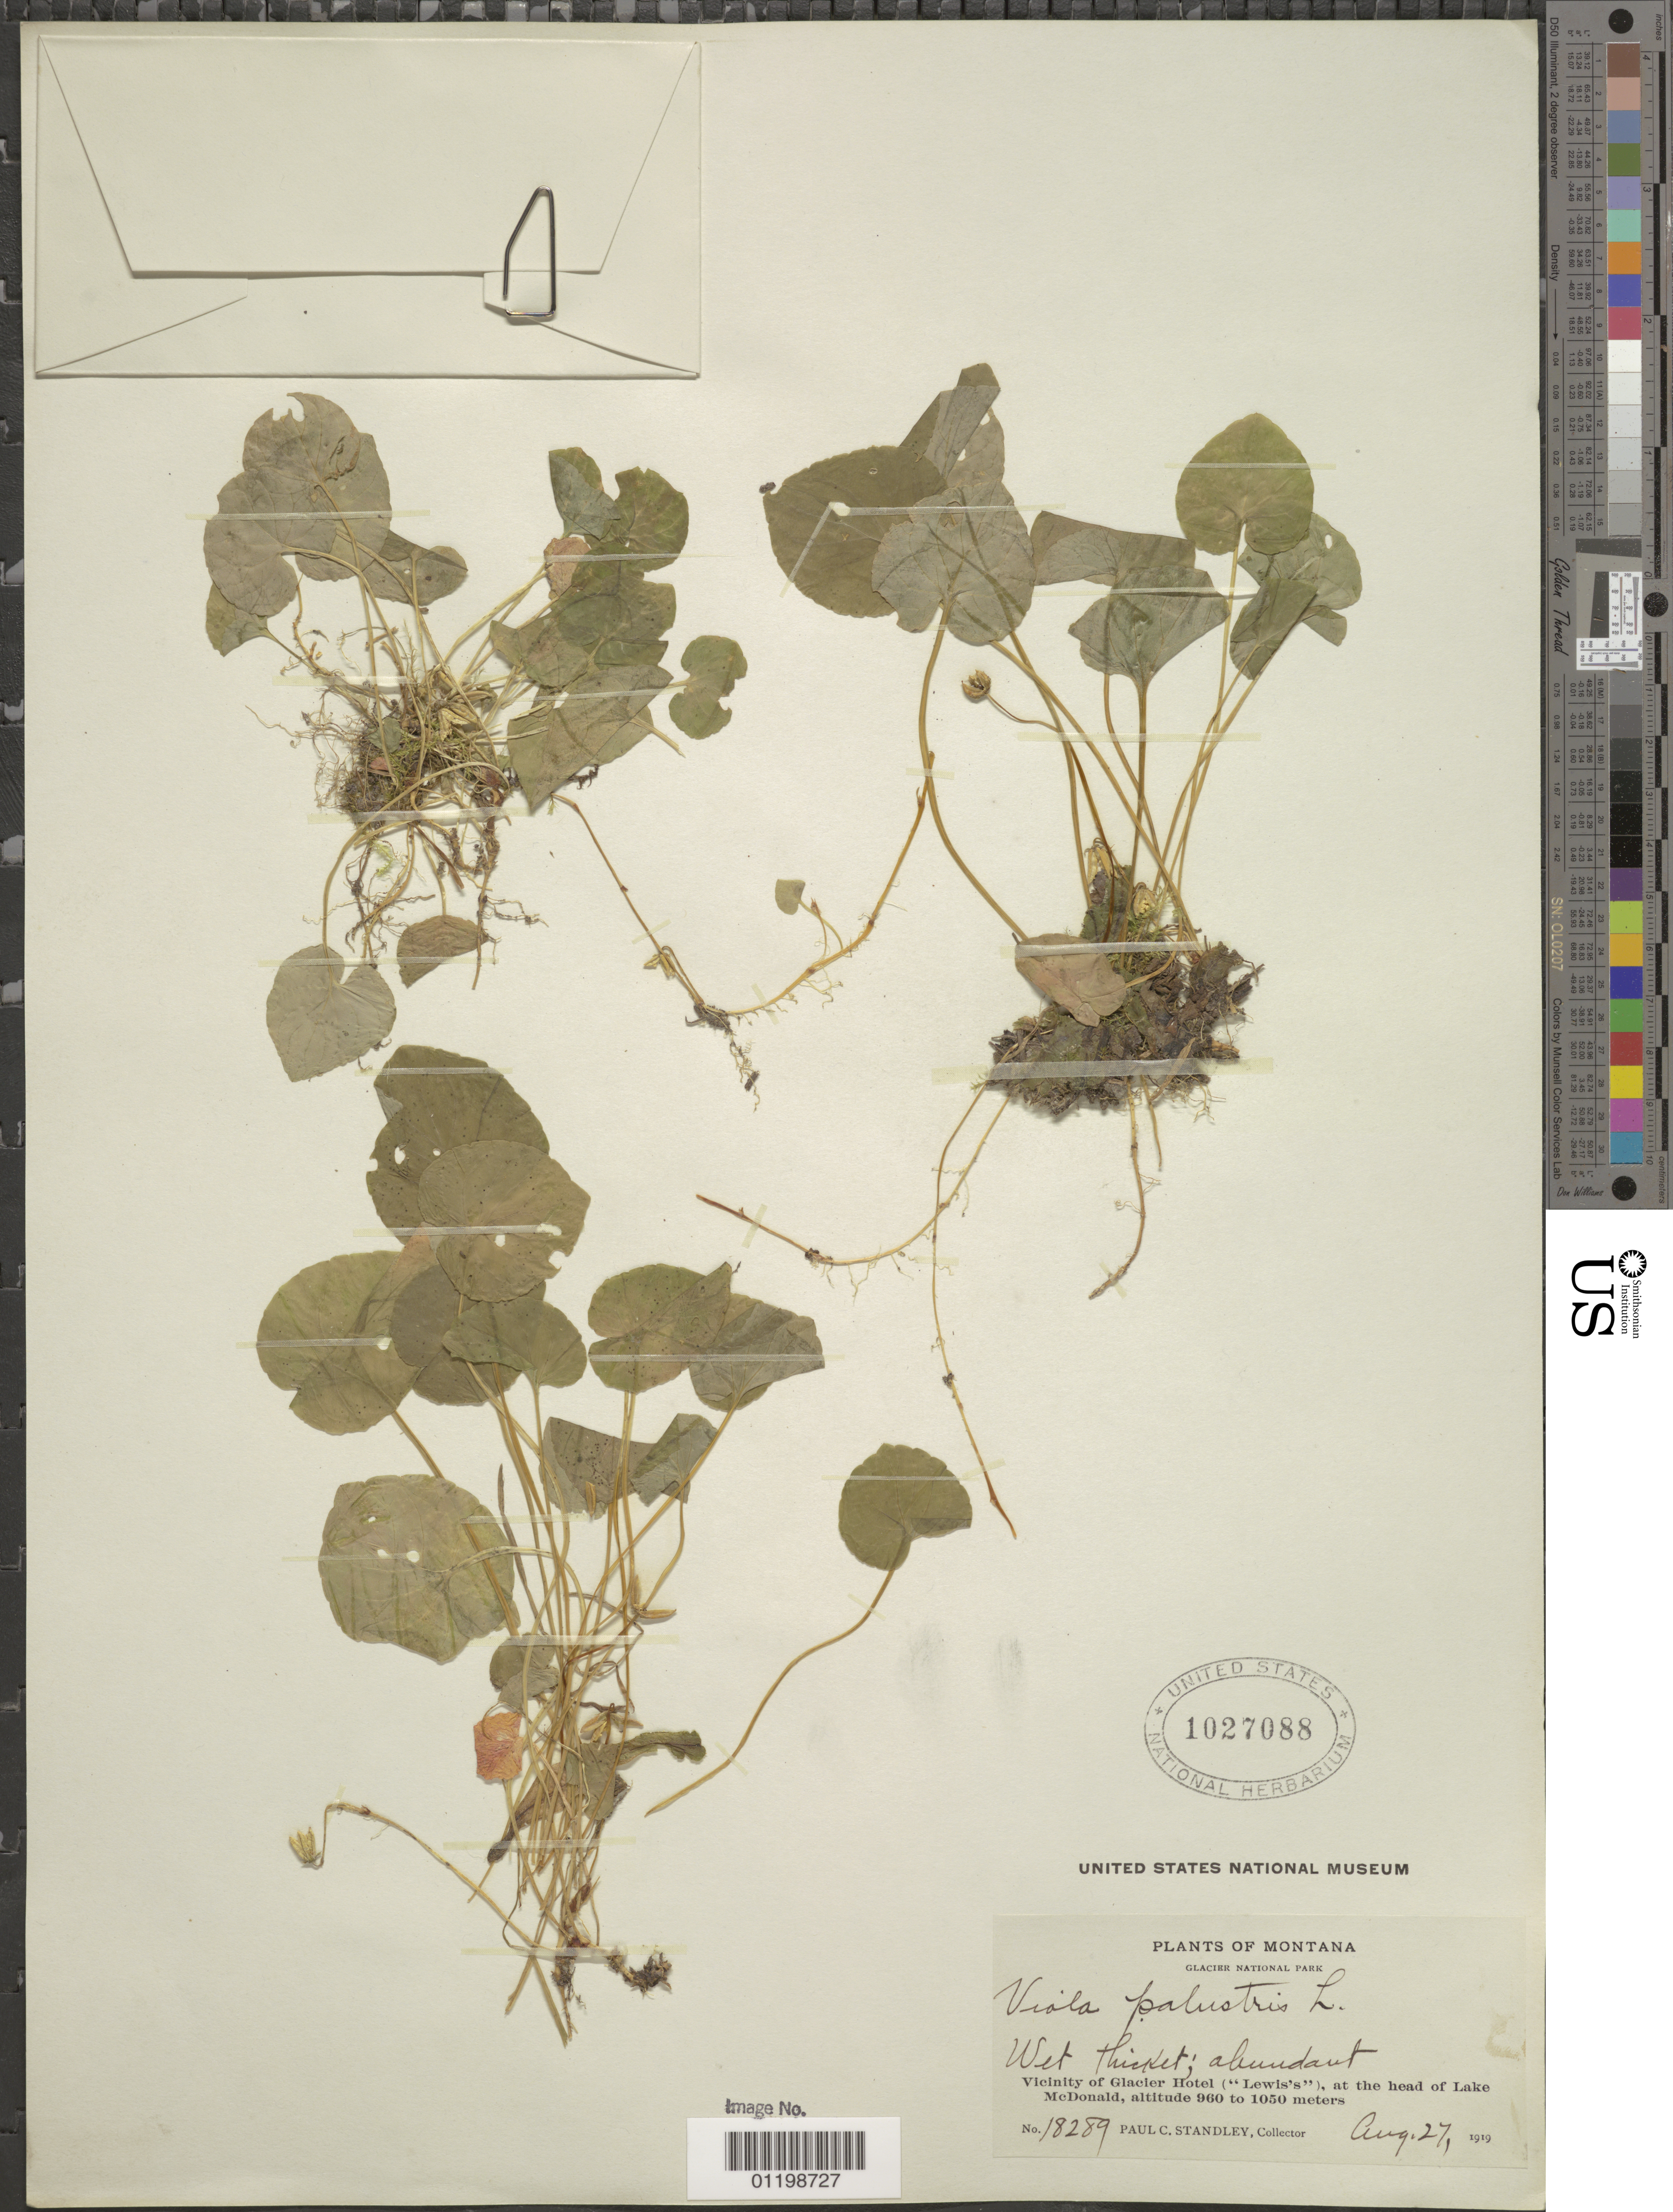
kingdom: Plantae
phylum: Tracheophyta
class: Magnoliopsida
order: Malpighiales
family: Violaceae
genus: Viola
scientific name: Viola palustris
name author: L.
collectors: P. C. Standley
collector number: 18289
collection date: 1919-08-27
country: United States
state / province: Montana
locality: Glacier National Park. Vicinity of Glacier Hotel, at the head of Lake McDonald.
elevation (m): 960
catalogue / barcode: US 1027088